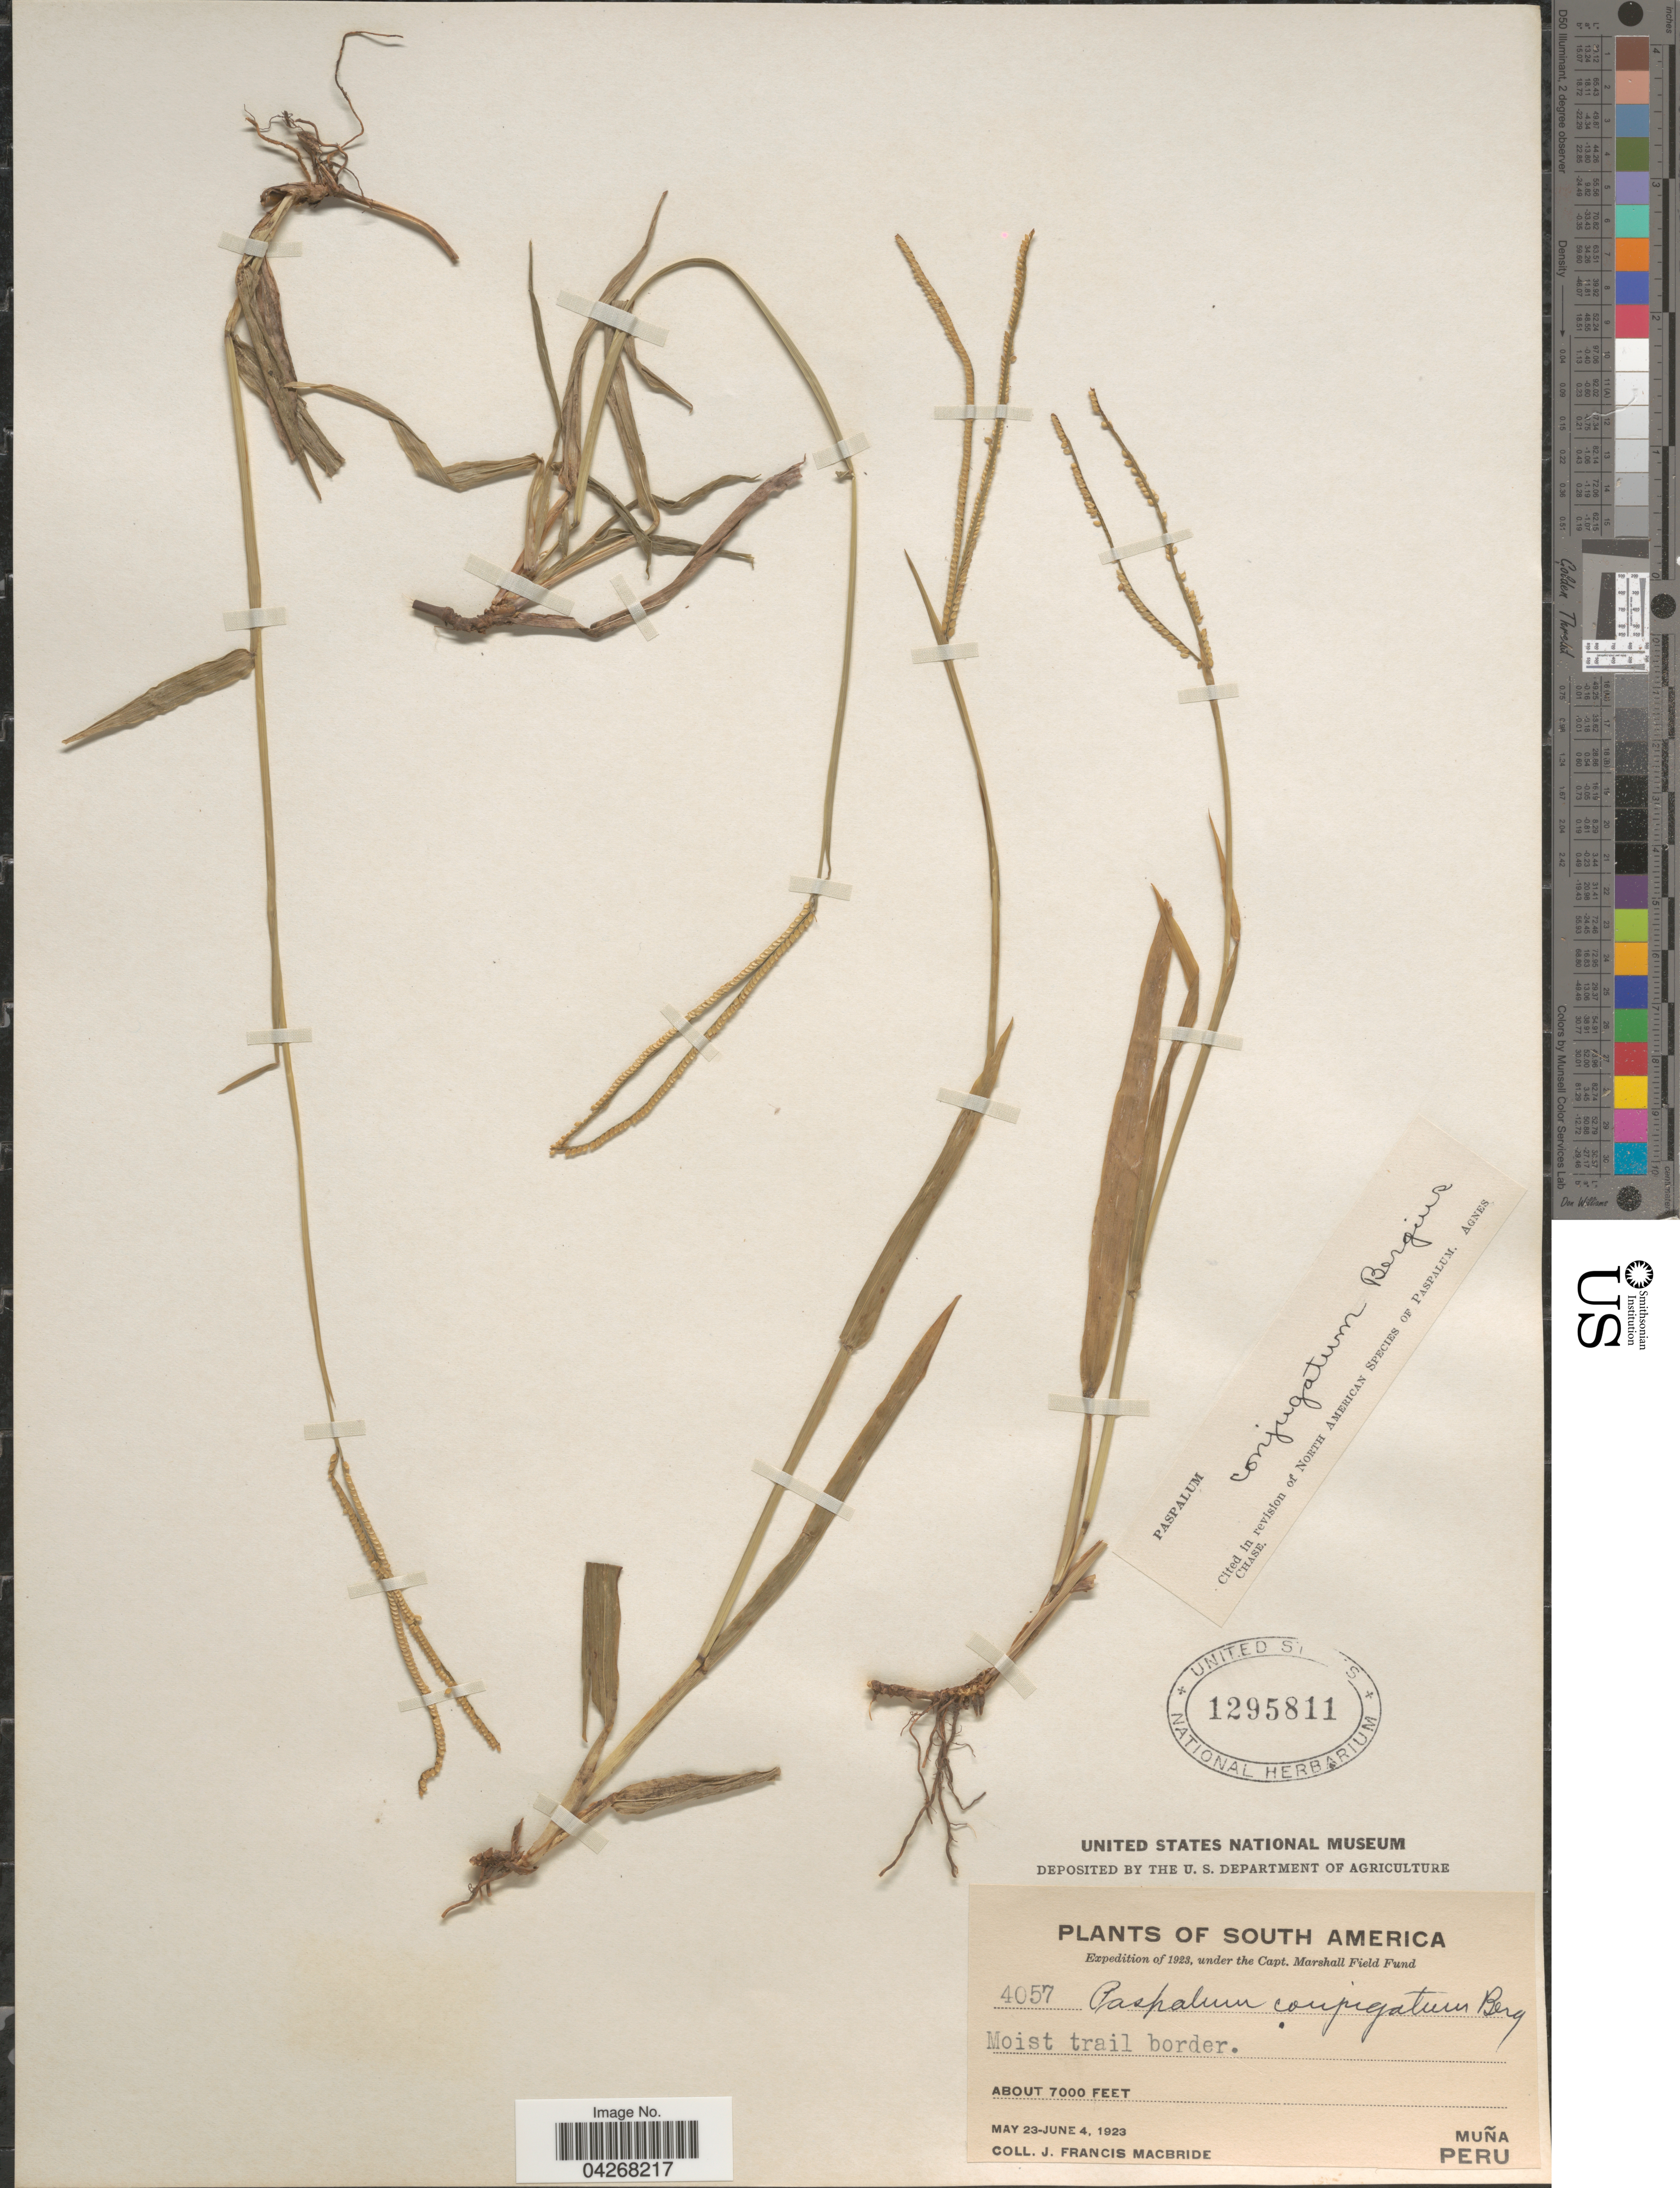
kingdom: Plantae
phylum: Tracheophyta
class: Liliopsida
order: Poales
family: Poaceae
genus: Paspalum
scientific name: Paspalum conjugatum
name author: P.J. Bergius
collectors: J. F. Macbride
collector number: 4057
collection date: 1923-05-23/1923-06-04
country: Peru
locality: Expedition of 1923. Muña.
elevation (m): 2134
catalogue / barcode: US 1295811